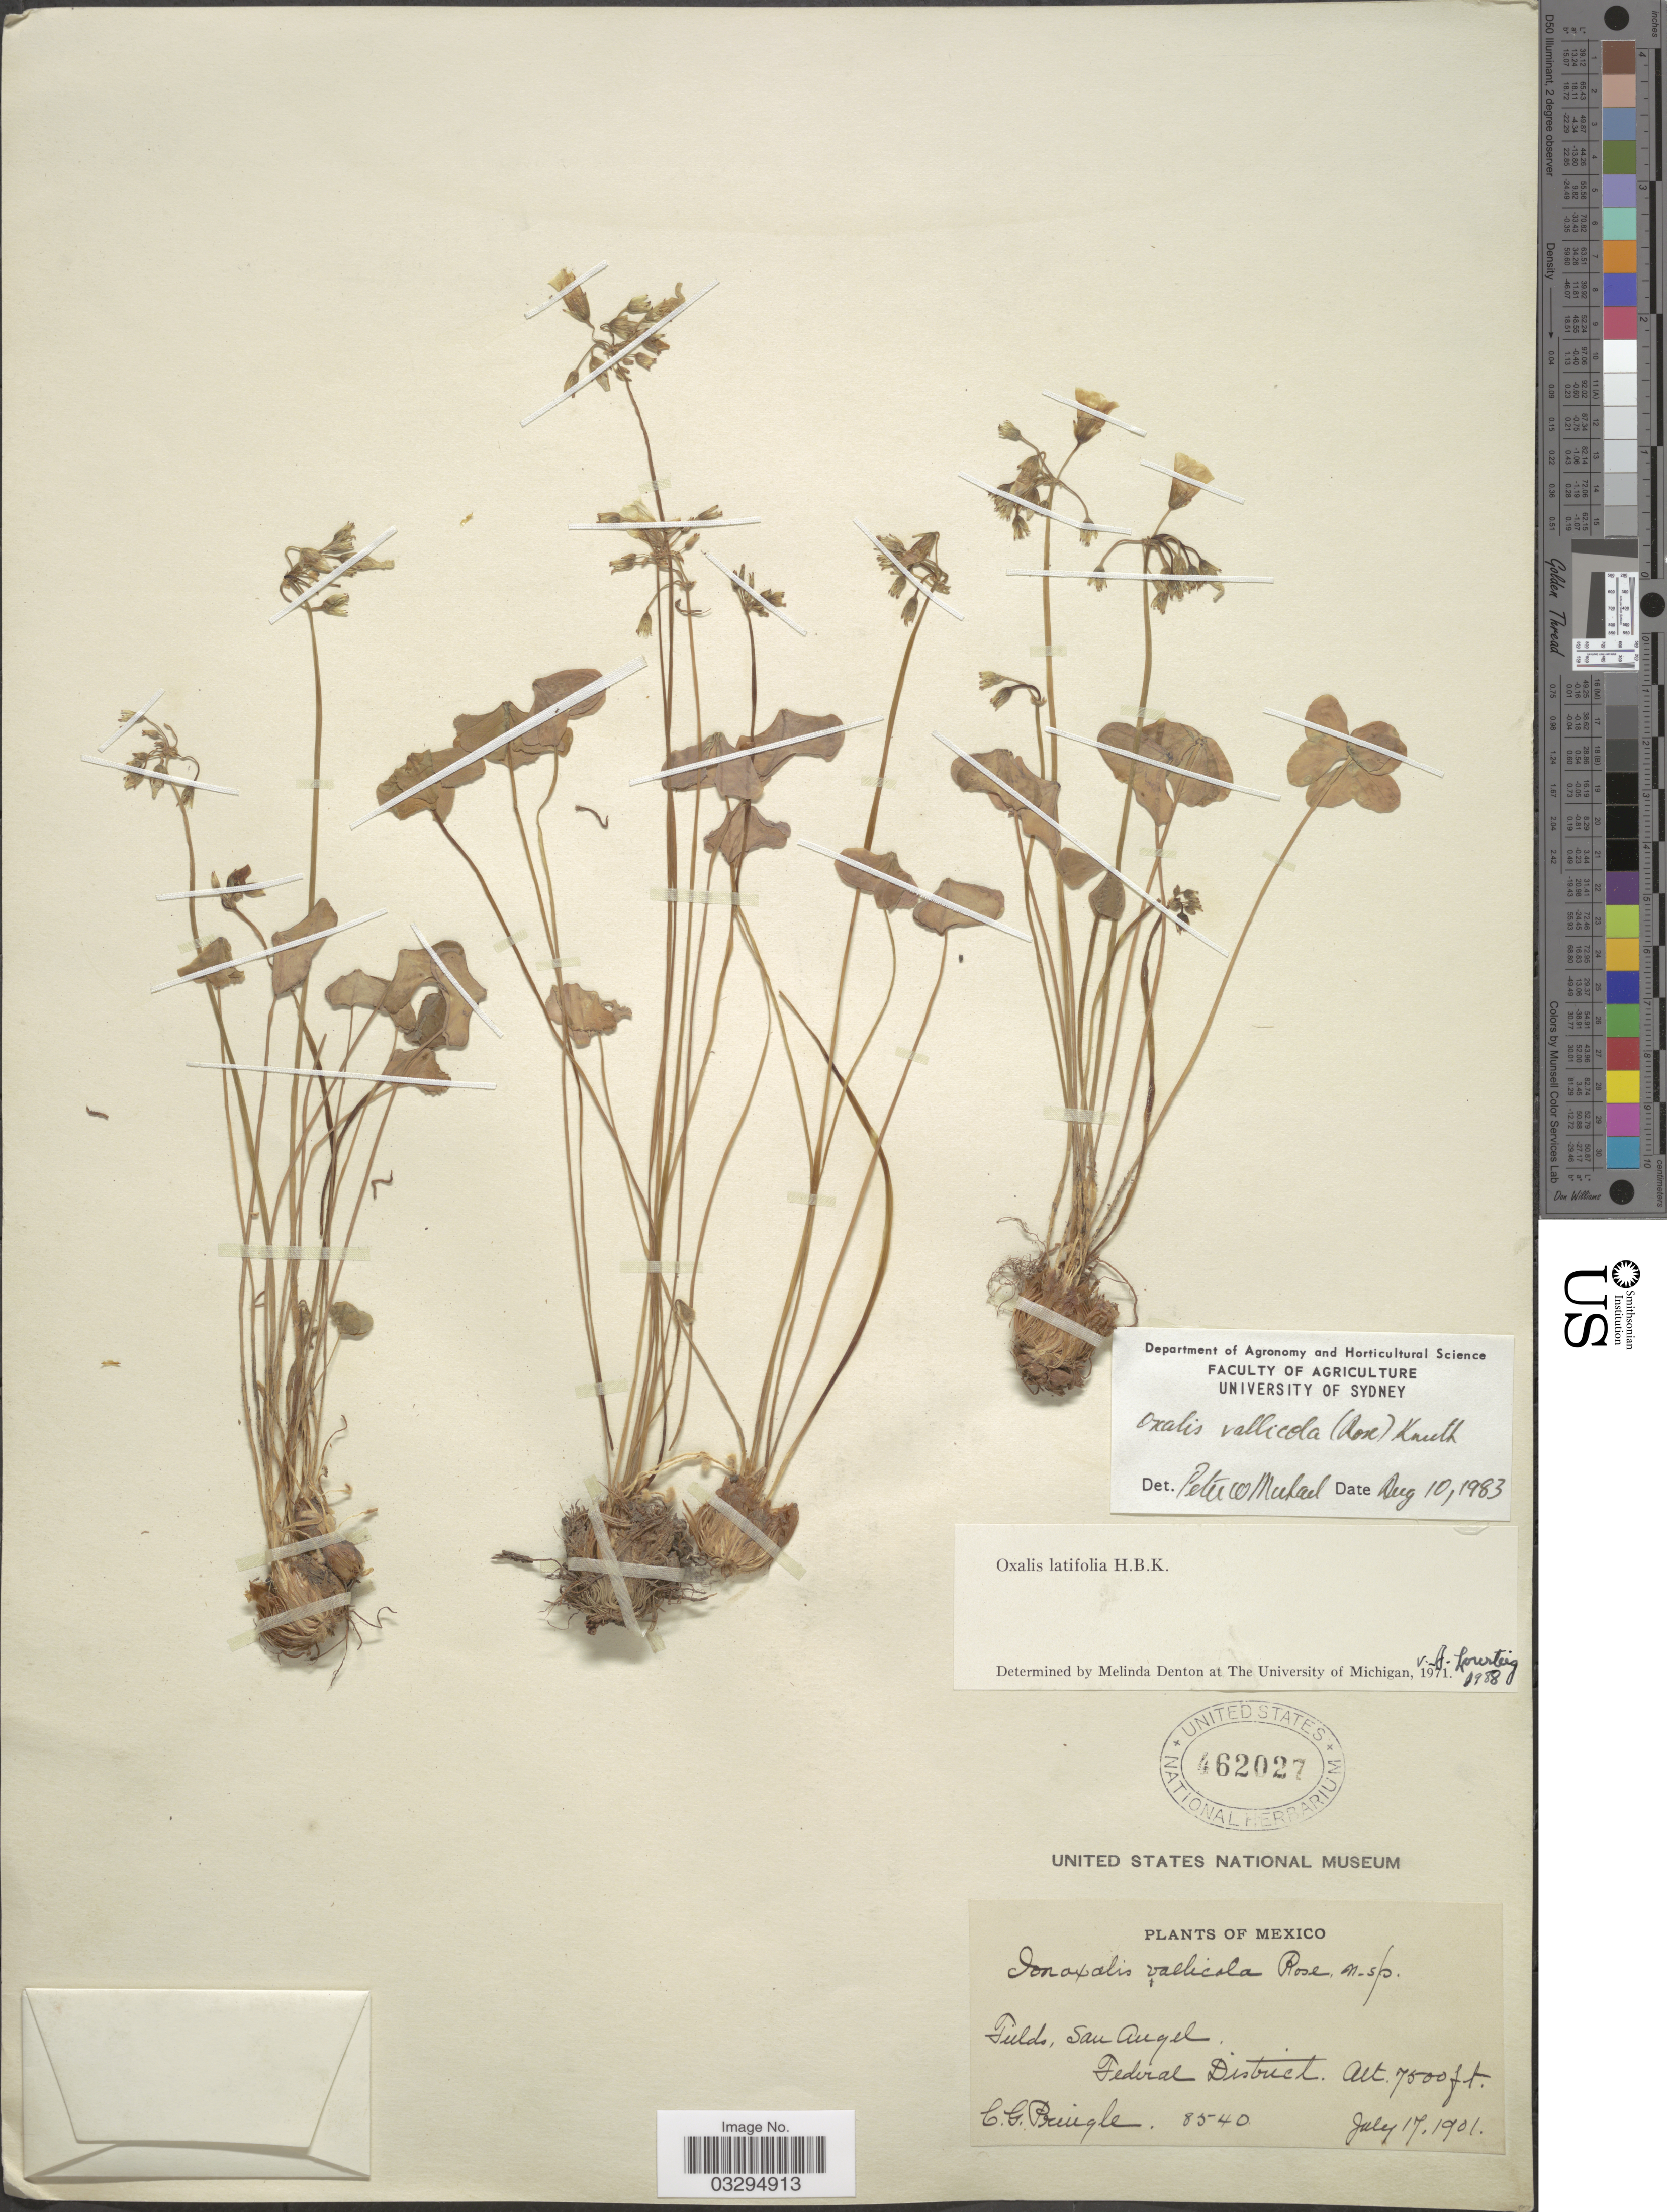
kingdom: Plantae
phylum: Tracheophyta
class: Magnoliopsida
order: Oxalidales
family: Oxalidaceae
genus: Oxalis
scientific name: Oxalis latifolia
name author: Kunth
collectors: C. G. Pringle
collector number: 8540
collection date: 1901-07-17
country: Mexico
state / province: Distrito Federal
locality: Fields, San Angel. Federal District.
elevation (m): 2286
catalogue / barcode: US 462027